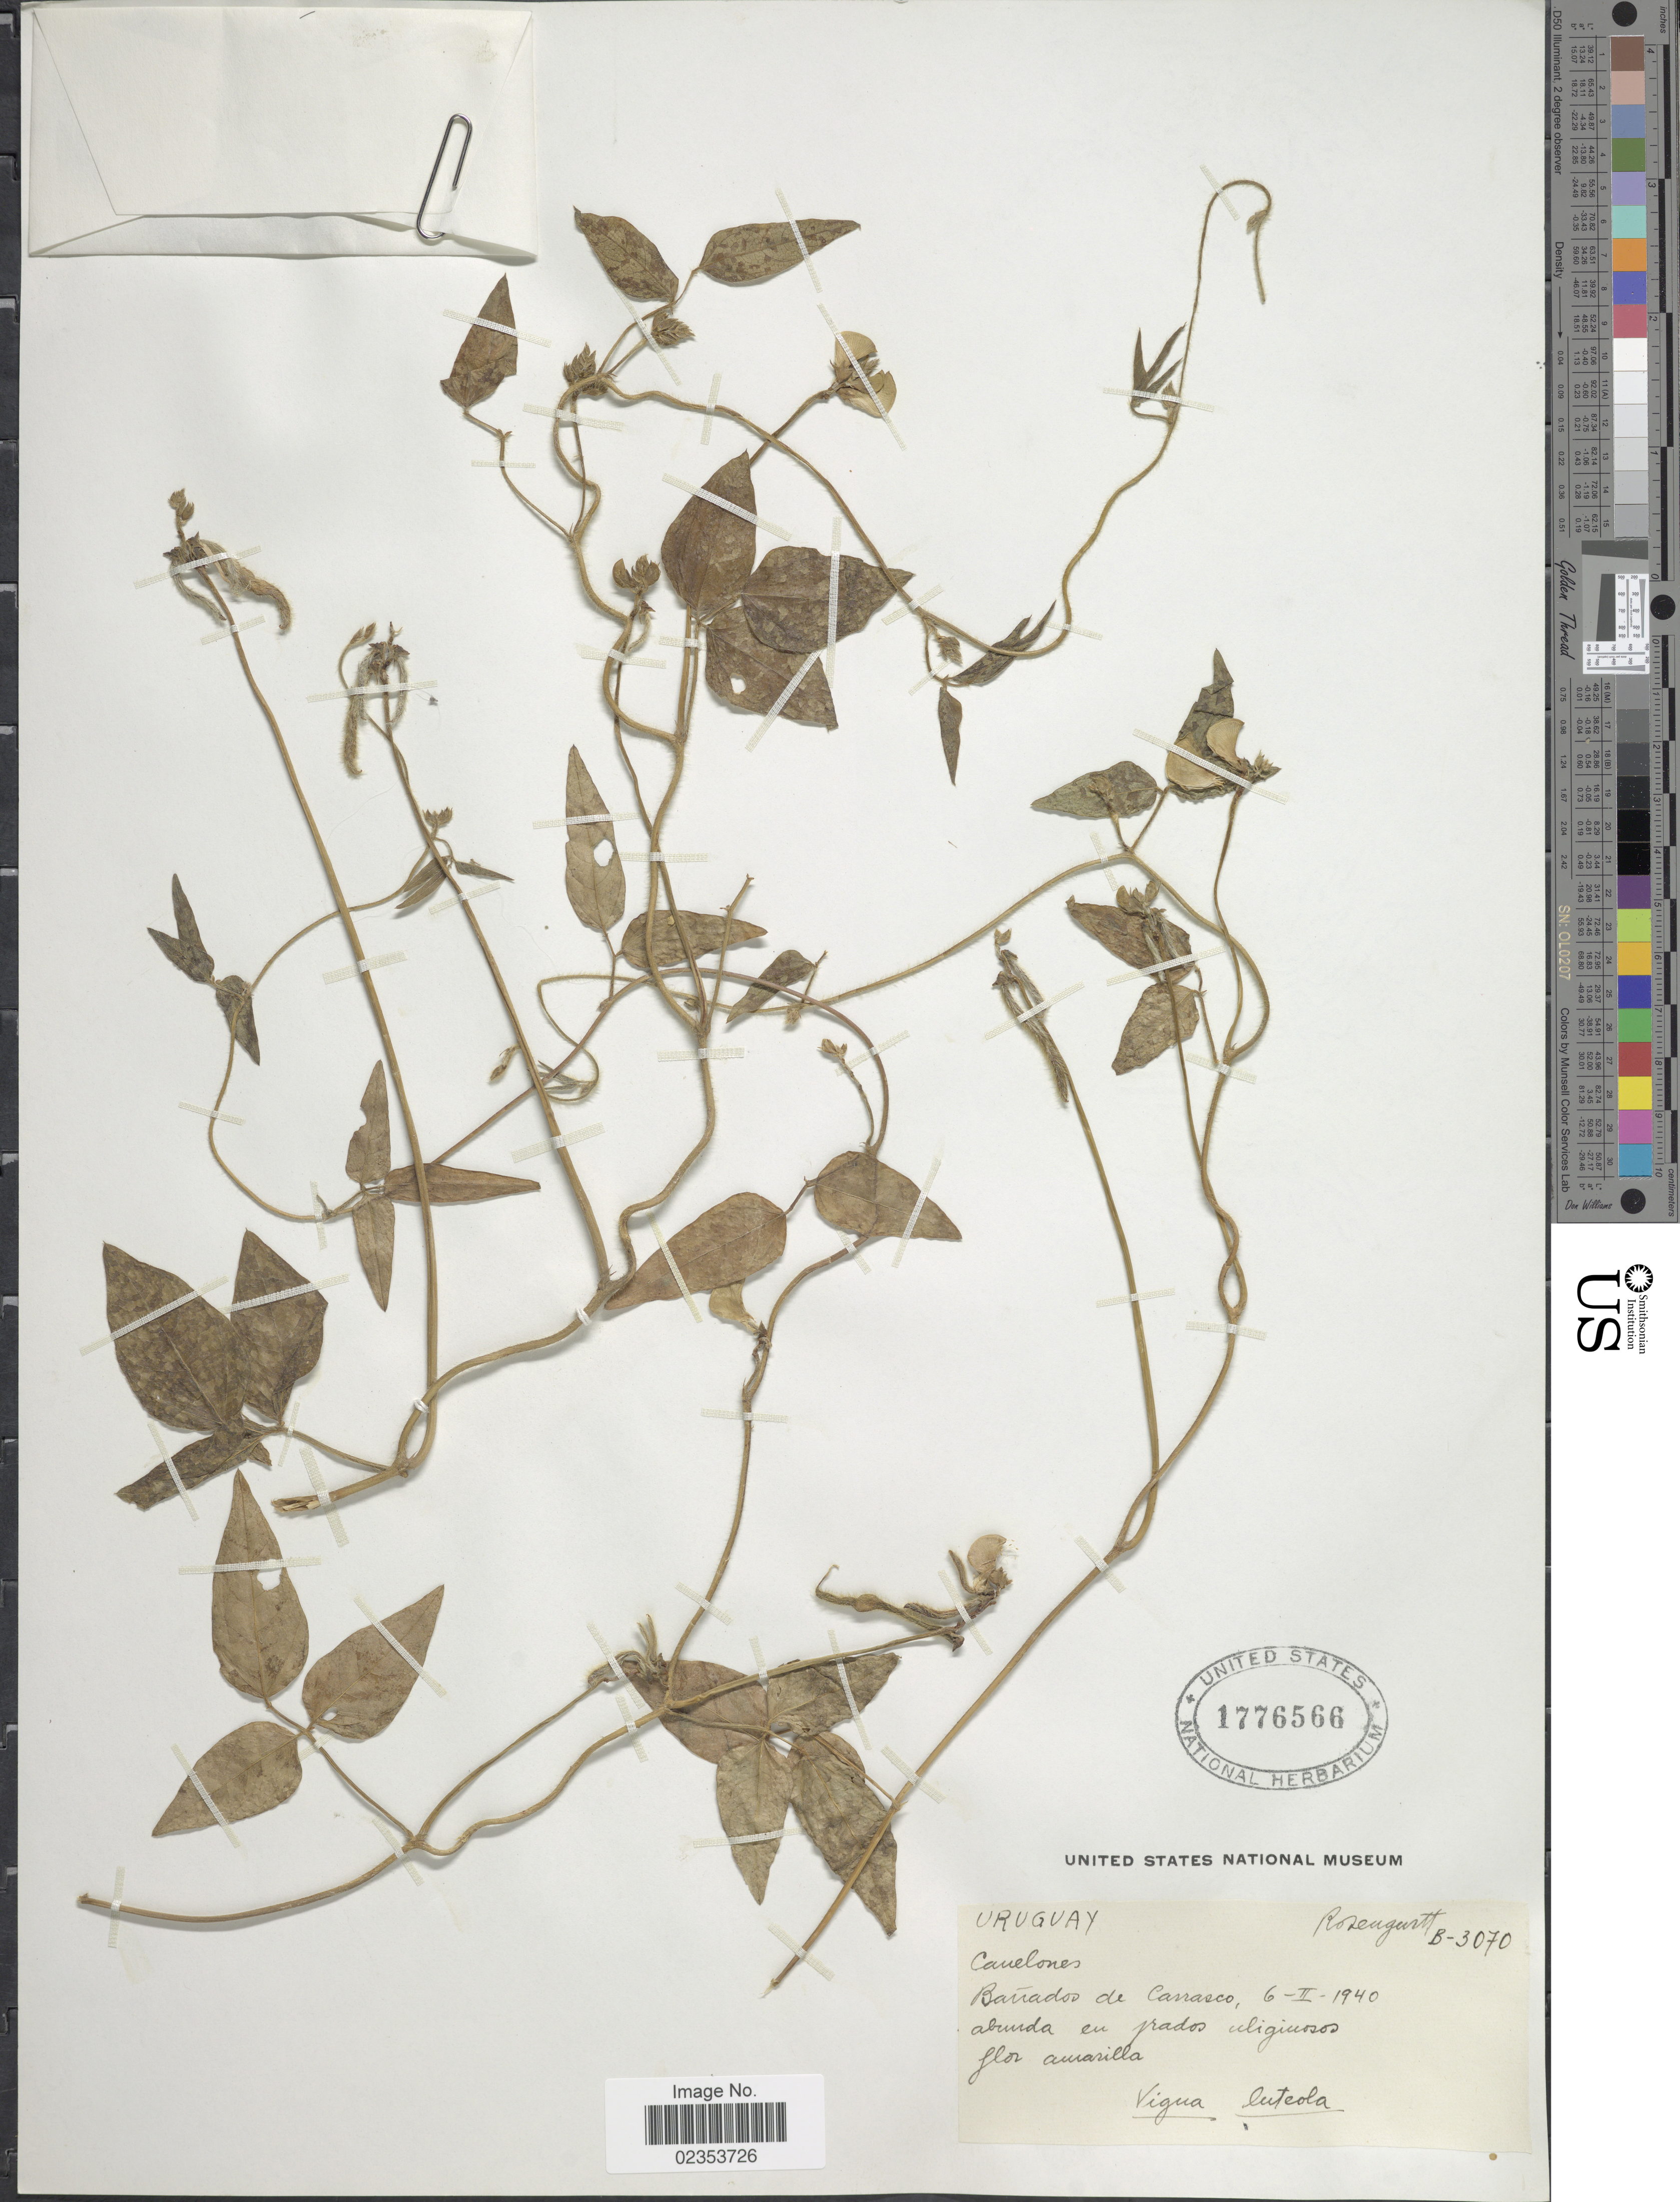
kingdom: Plantae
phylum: Tracheophyta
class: Magnoliopsida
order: Fabales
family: Fabaceae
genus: Vigna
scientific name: Vigna luteola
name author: (Jacq.) Benth.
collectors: Rosengurtt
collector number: B-3070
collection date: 1940-02-06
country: Uruguay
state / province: Canelones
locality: Banados de Carrasco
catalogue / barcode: US 1776566